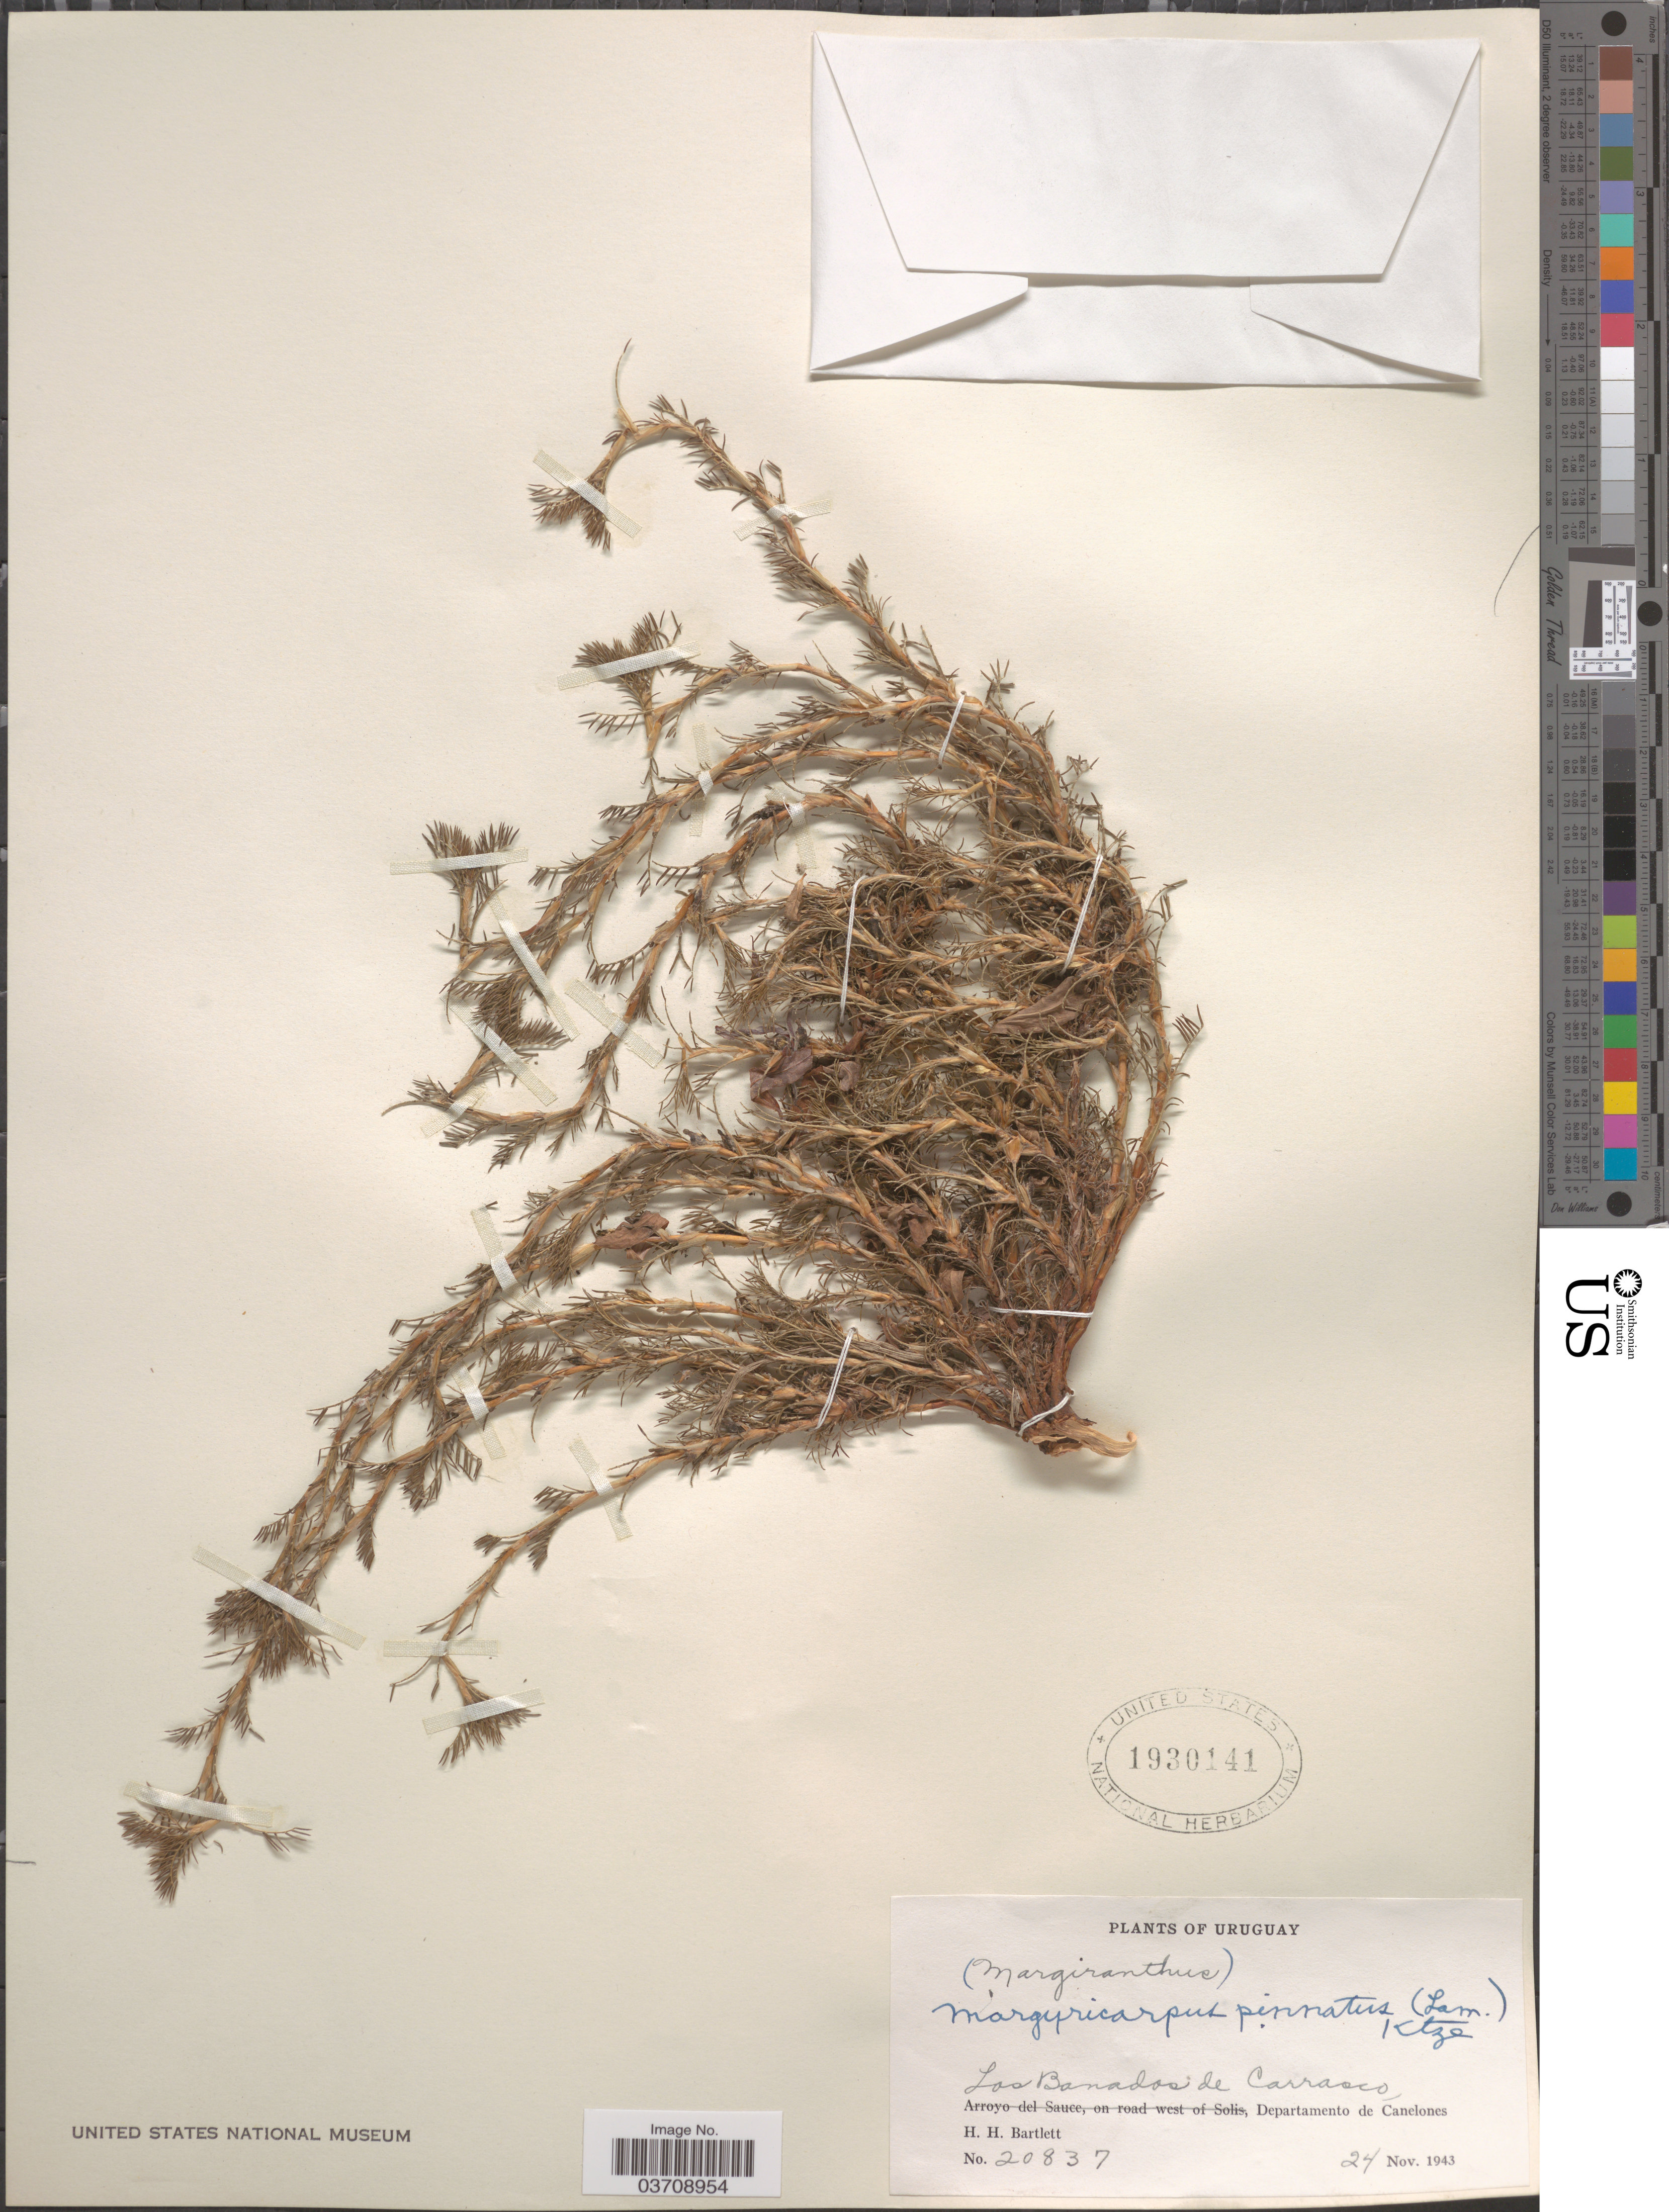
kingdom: Plantae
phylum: Tracheophyta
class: Magnoliopsida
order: Rosales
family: Rosaceae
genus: Margyricarpus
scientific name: Margyricarpus pinnatus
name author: (Lam.) Kuntze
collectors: H. H. Bartlett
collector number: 20837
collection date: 1943-11-24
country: Uruguay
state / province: Canelones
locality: Las Banados de Carrasco, Departamento de Canelones.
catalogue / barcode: US 1930141